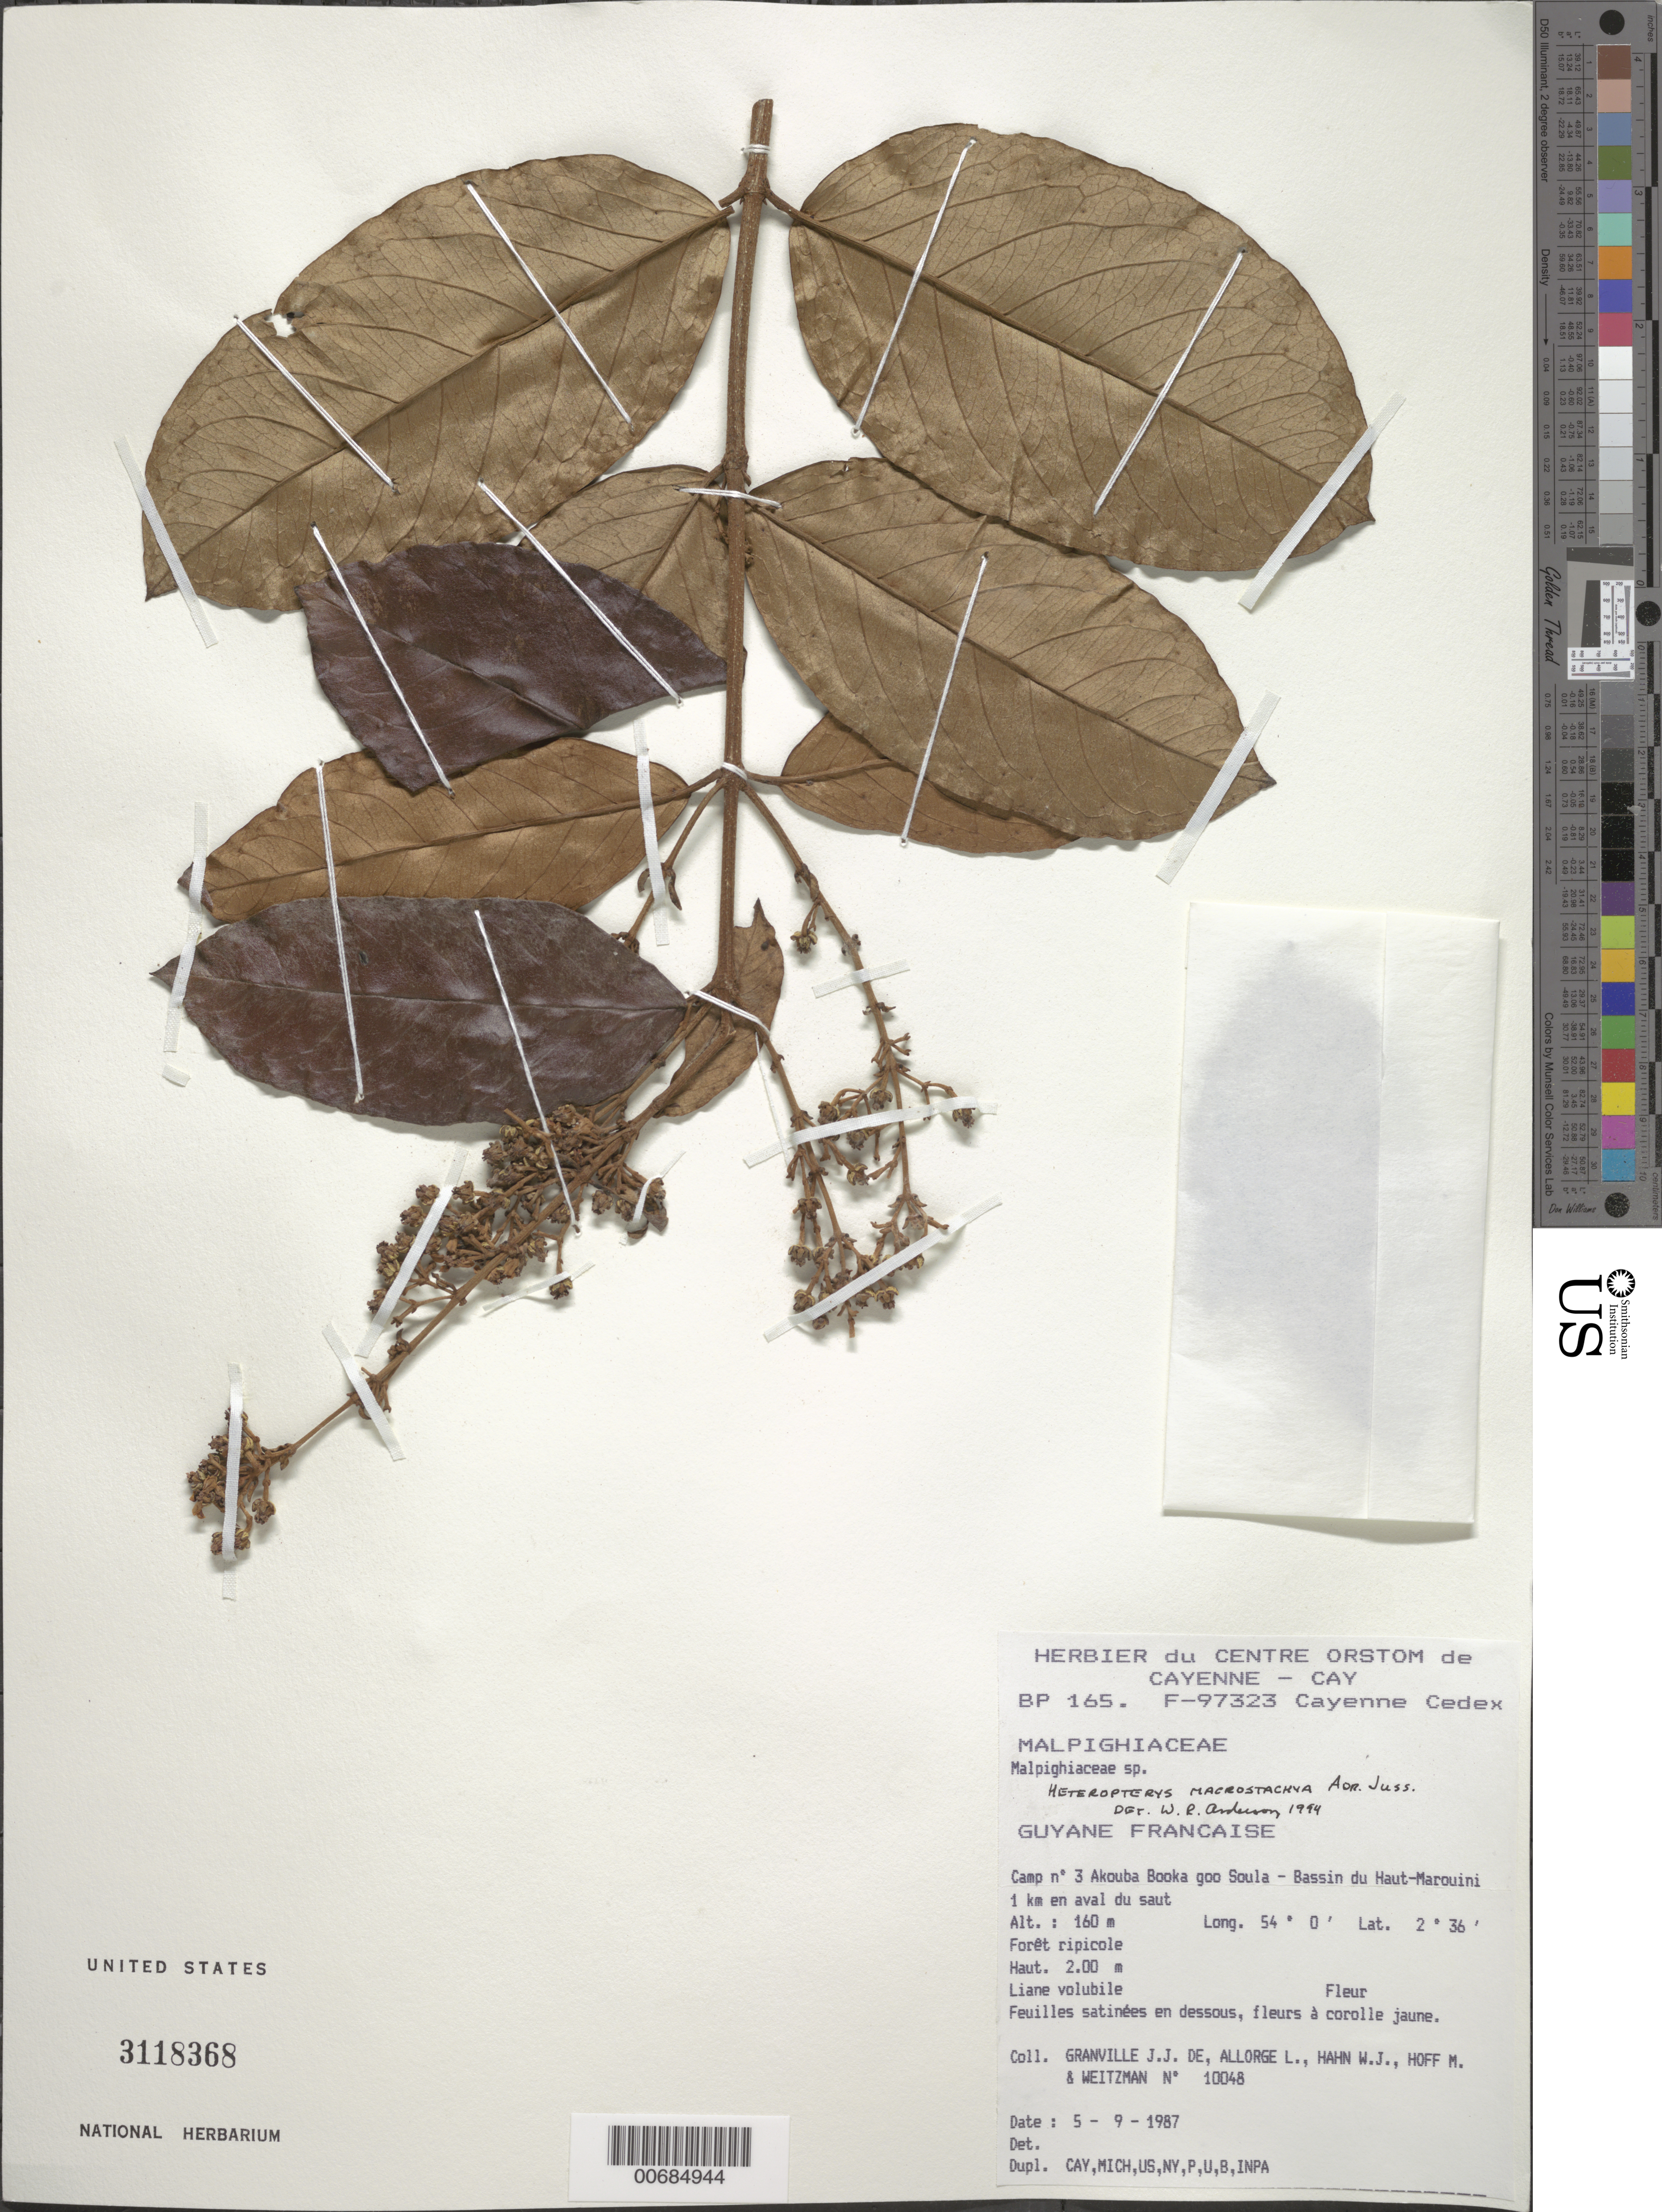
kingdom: Plantae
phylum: Tracheophyta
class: Magnoliopsida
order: Malpighiales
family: Malpighiaceae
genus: Heteropterys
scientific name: Heteropterys macrostachya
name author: A. Juss.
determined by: Anderson, W. R., (MICH), University of Michigan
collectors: J.-J. de Granville, L. Allorge, W. J. Hahn, M. Hoff & A. L. Weitzman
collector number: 10048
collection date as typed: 5-Sep-87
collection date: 1987-09-05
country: French Guiana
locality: Akouba Booka goo Soula, Camp #3, Bassin du Haut Marouini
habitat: Riparian forest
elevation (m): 160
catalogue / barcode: US 3118368